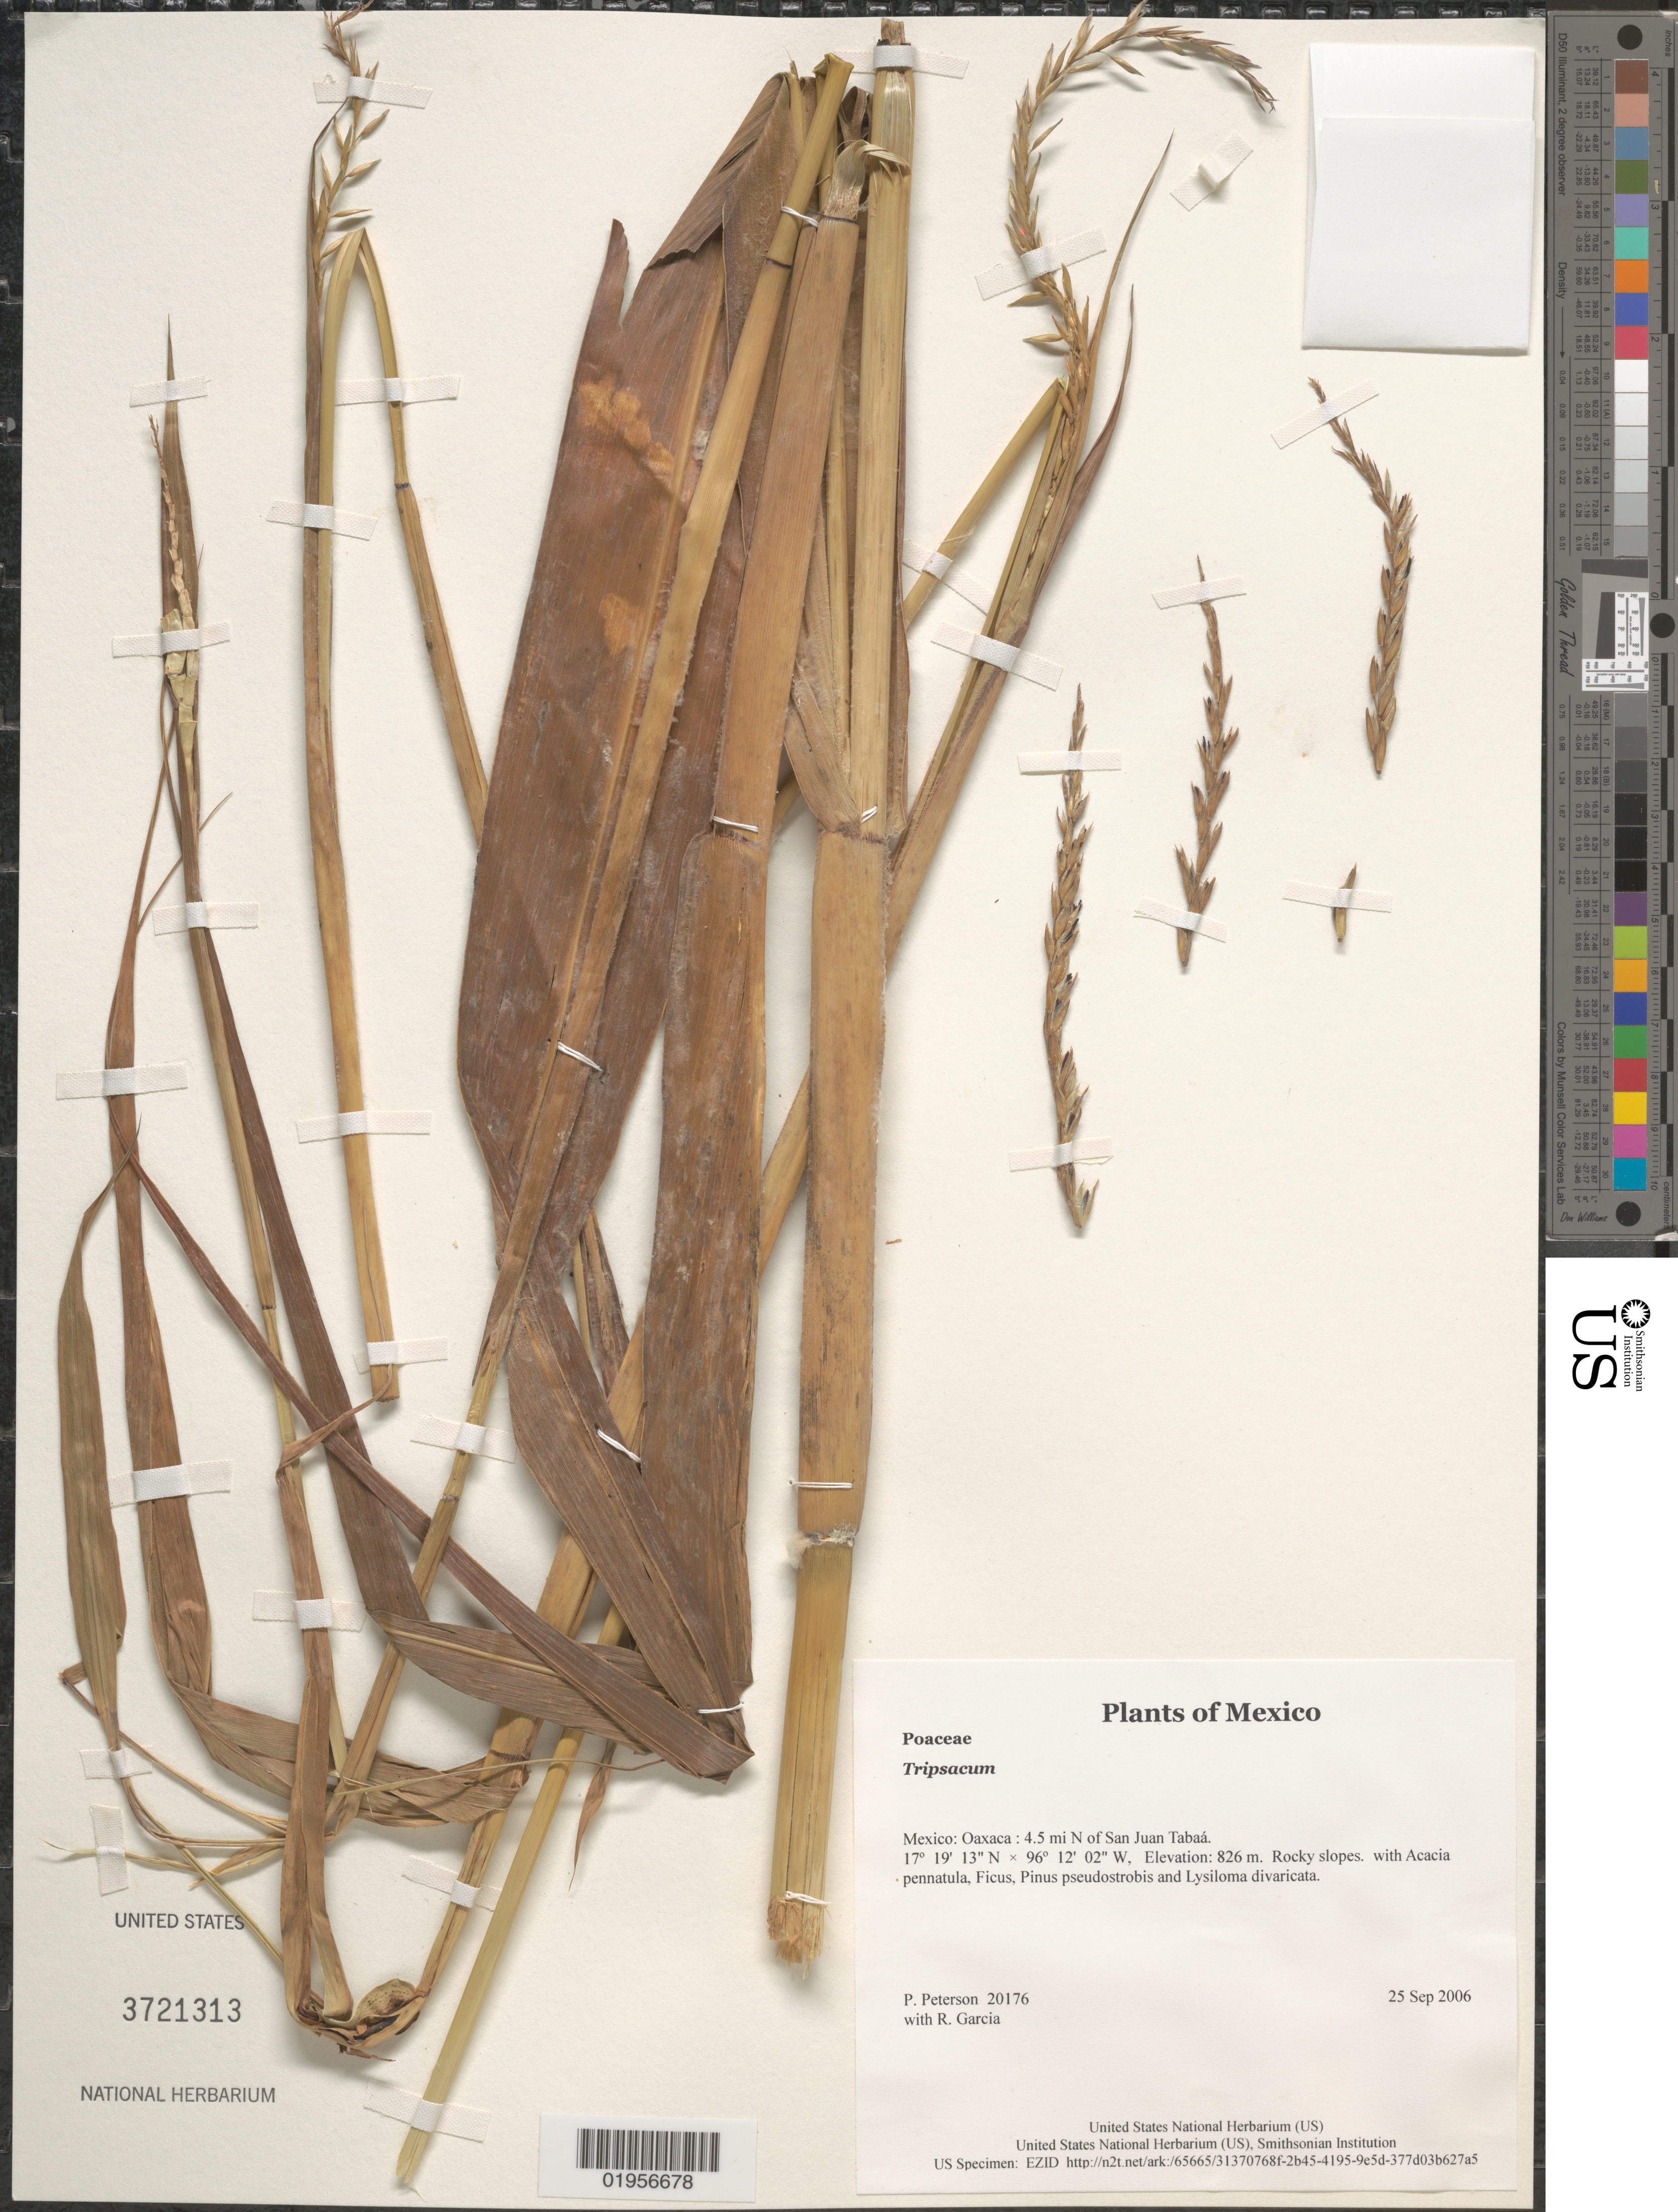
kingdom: Plantae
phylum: Tracheophyta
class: Liliopsida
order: Poales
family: Poaceae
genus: Tripsacum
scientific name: Tripsacum sp.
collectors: P. M. Peterson & R. Garcia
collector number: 20176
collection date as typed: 25 Sep 2006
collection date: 2006-09-25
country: Mexico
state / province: Oaxaca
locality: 4.5 mi N of San Juan Tabaá.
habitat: Rocky slopes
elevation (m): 826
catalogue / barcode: US 3721313